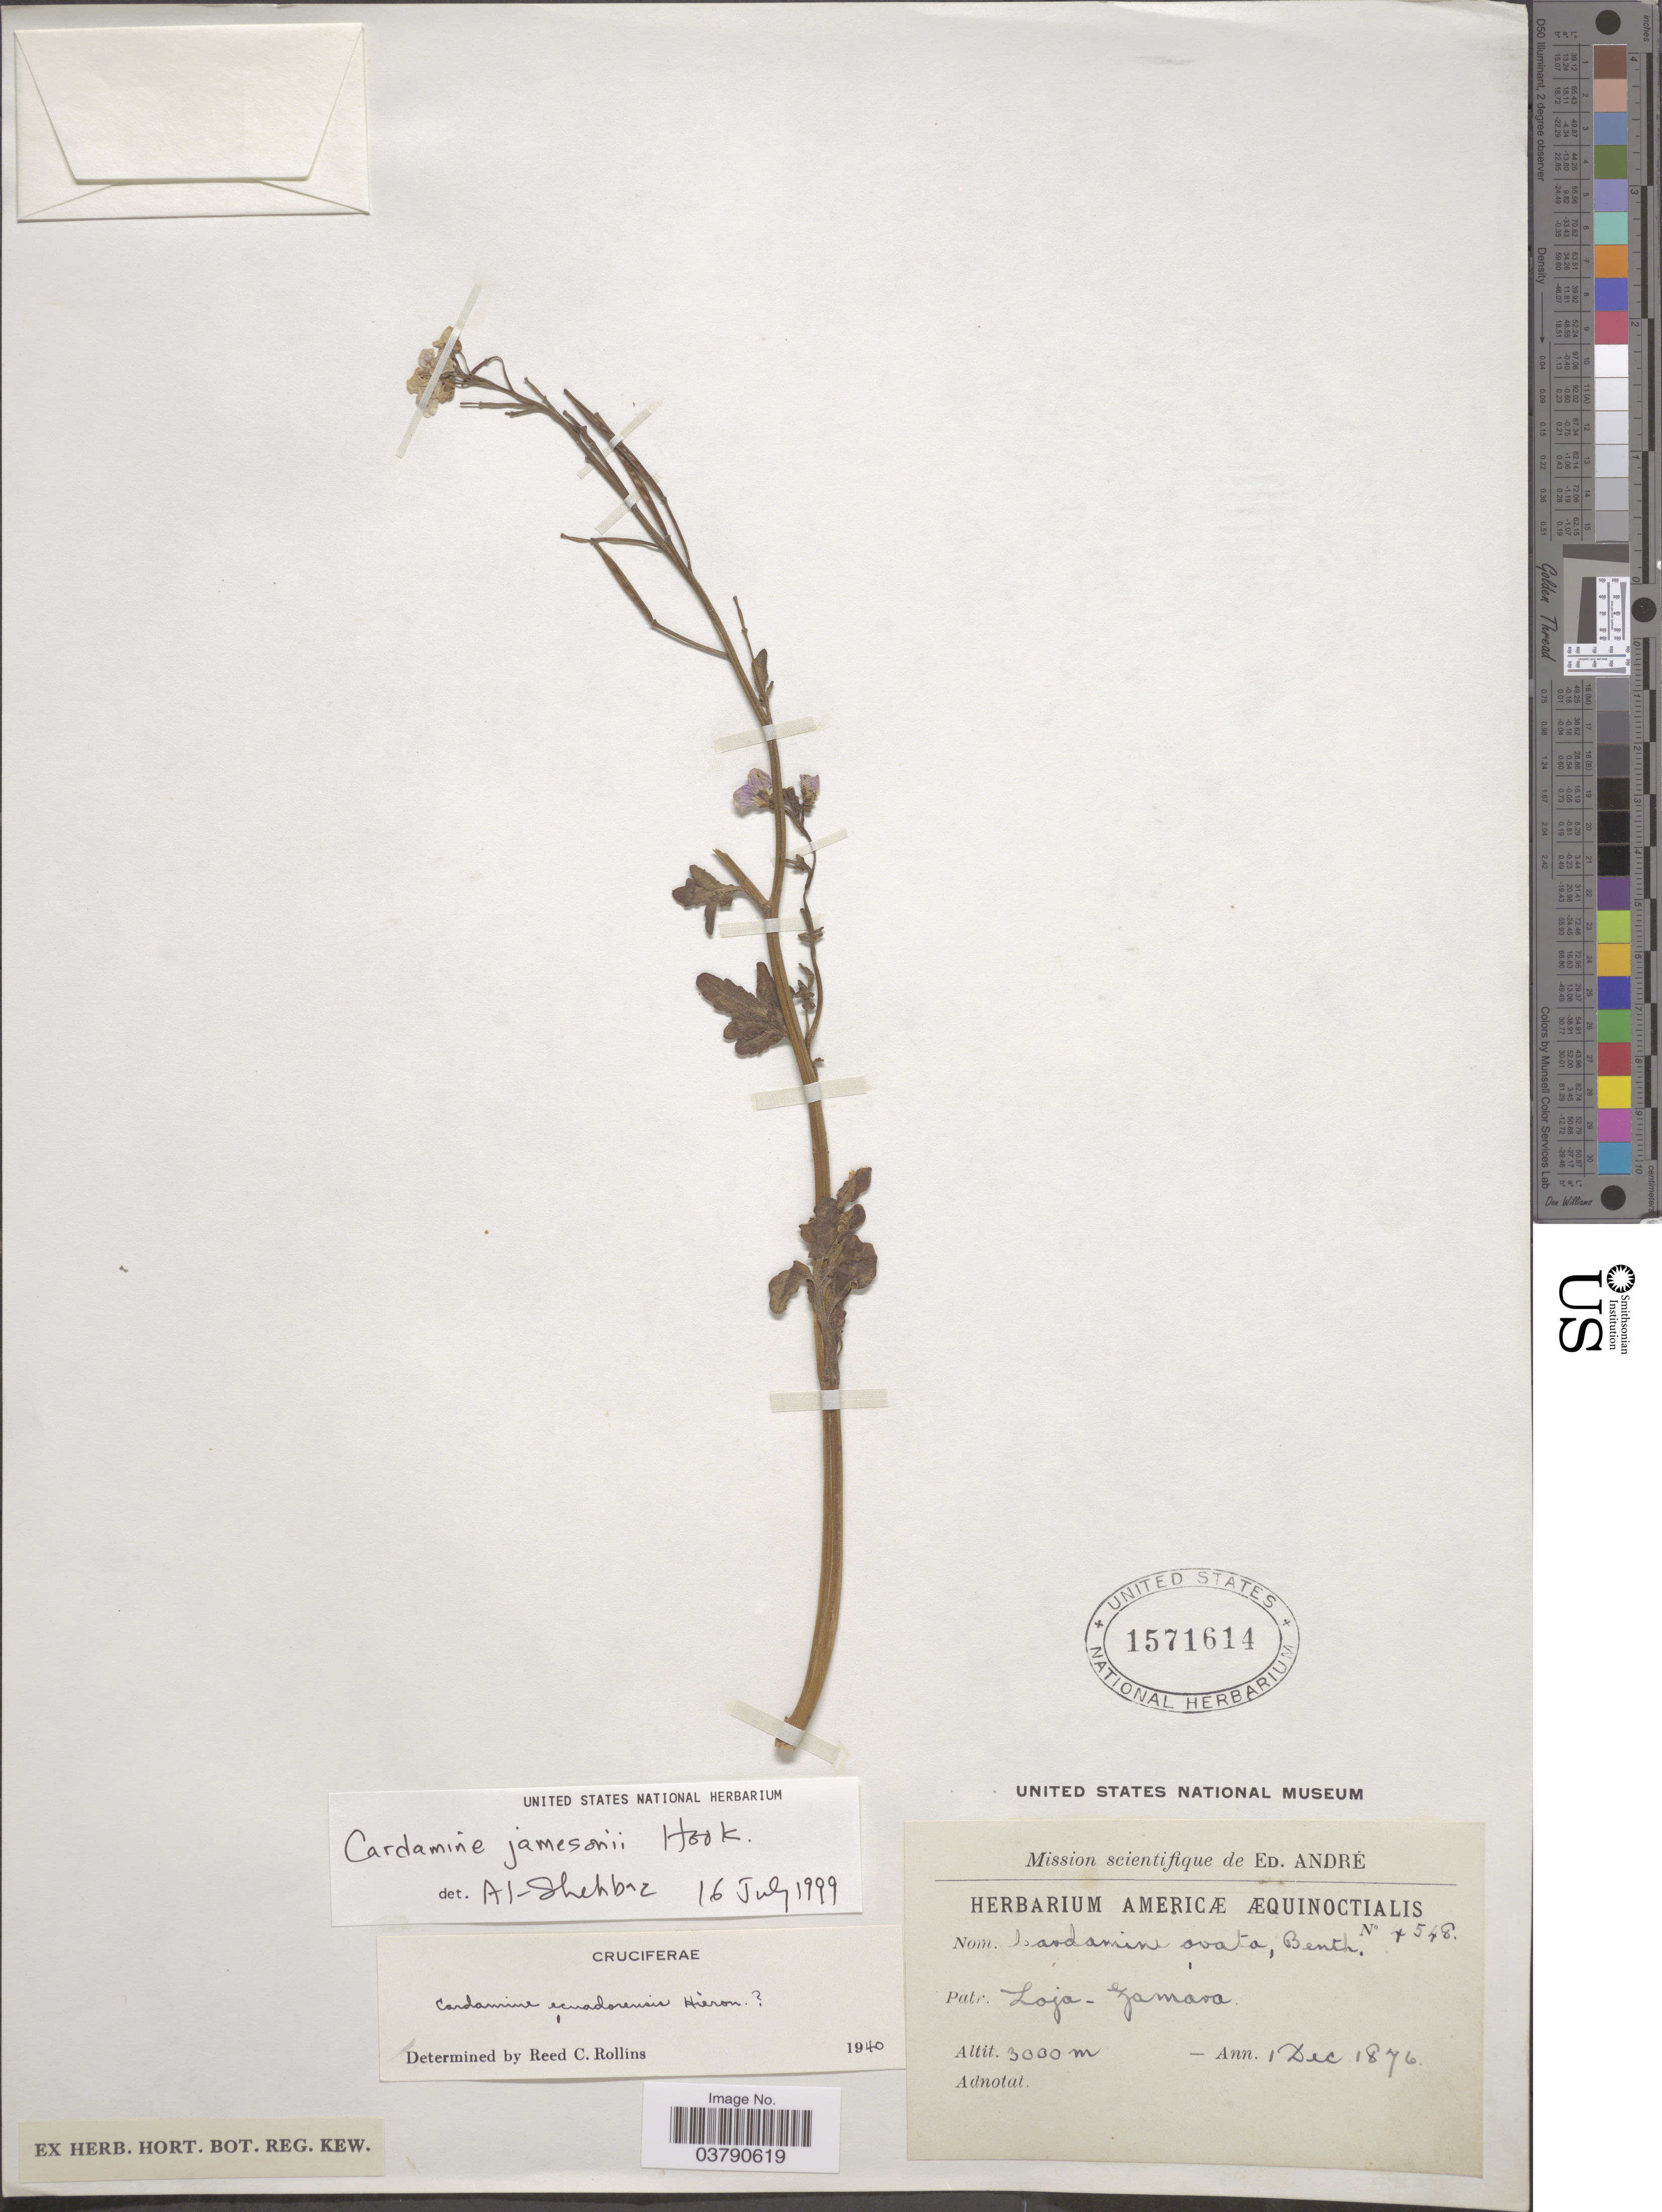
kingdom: Plantae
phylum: Tracheophyta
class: Magnoliopsida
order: Brassicales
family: Brassicaceae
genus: Cardamine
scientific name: Cardamine jamesonii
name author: Hook.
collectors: É. F. André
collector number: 4548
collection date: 1876-12-01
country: Ecuador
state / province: Loja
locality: Zamora.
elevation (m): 3000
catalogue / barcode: US 1571614